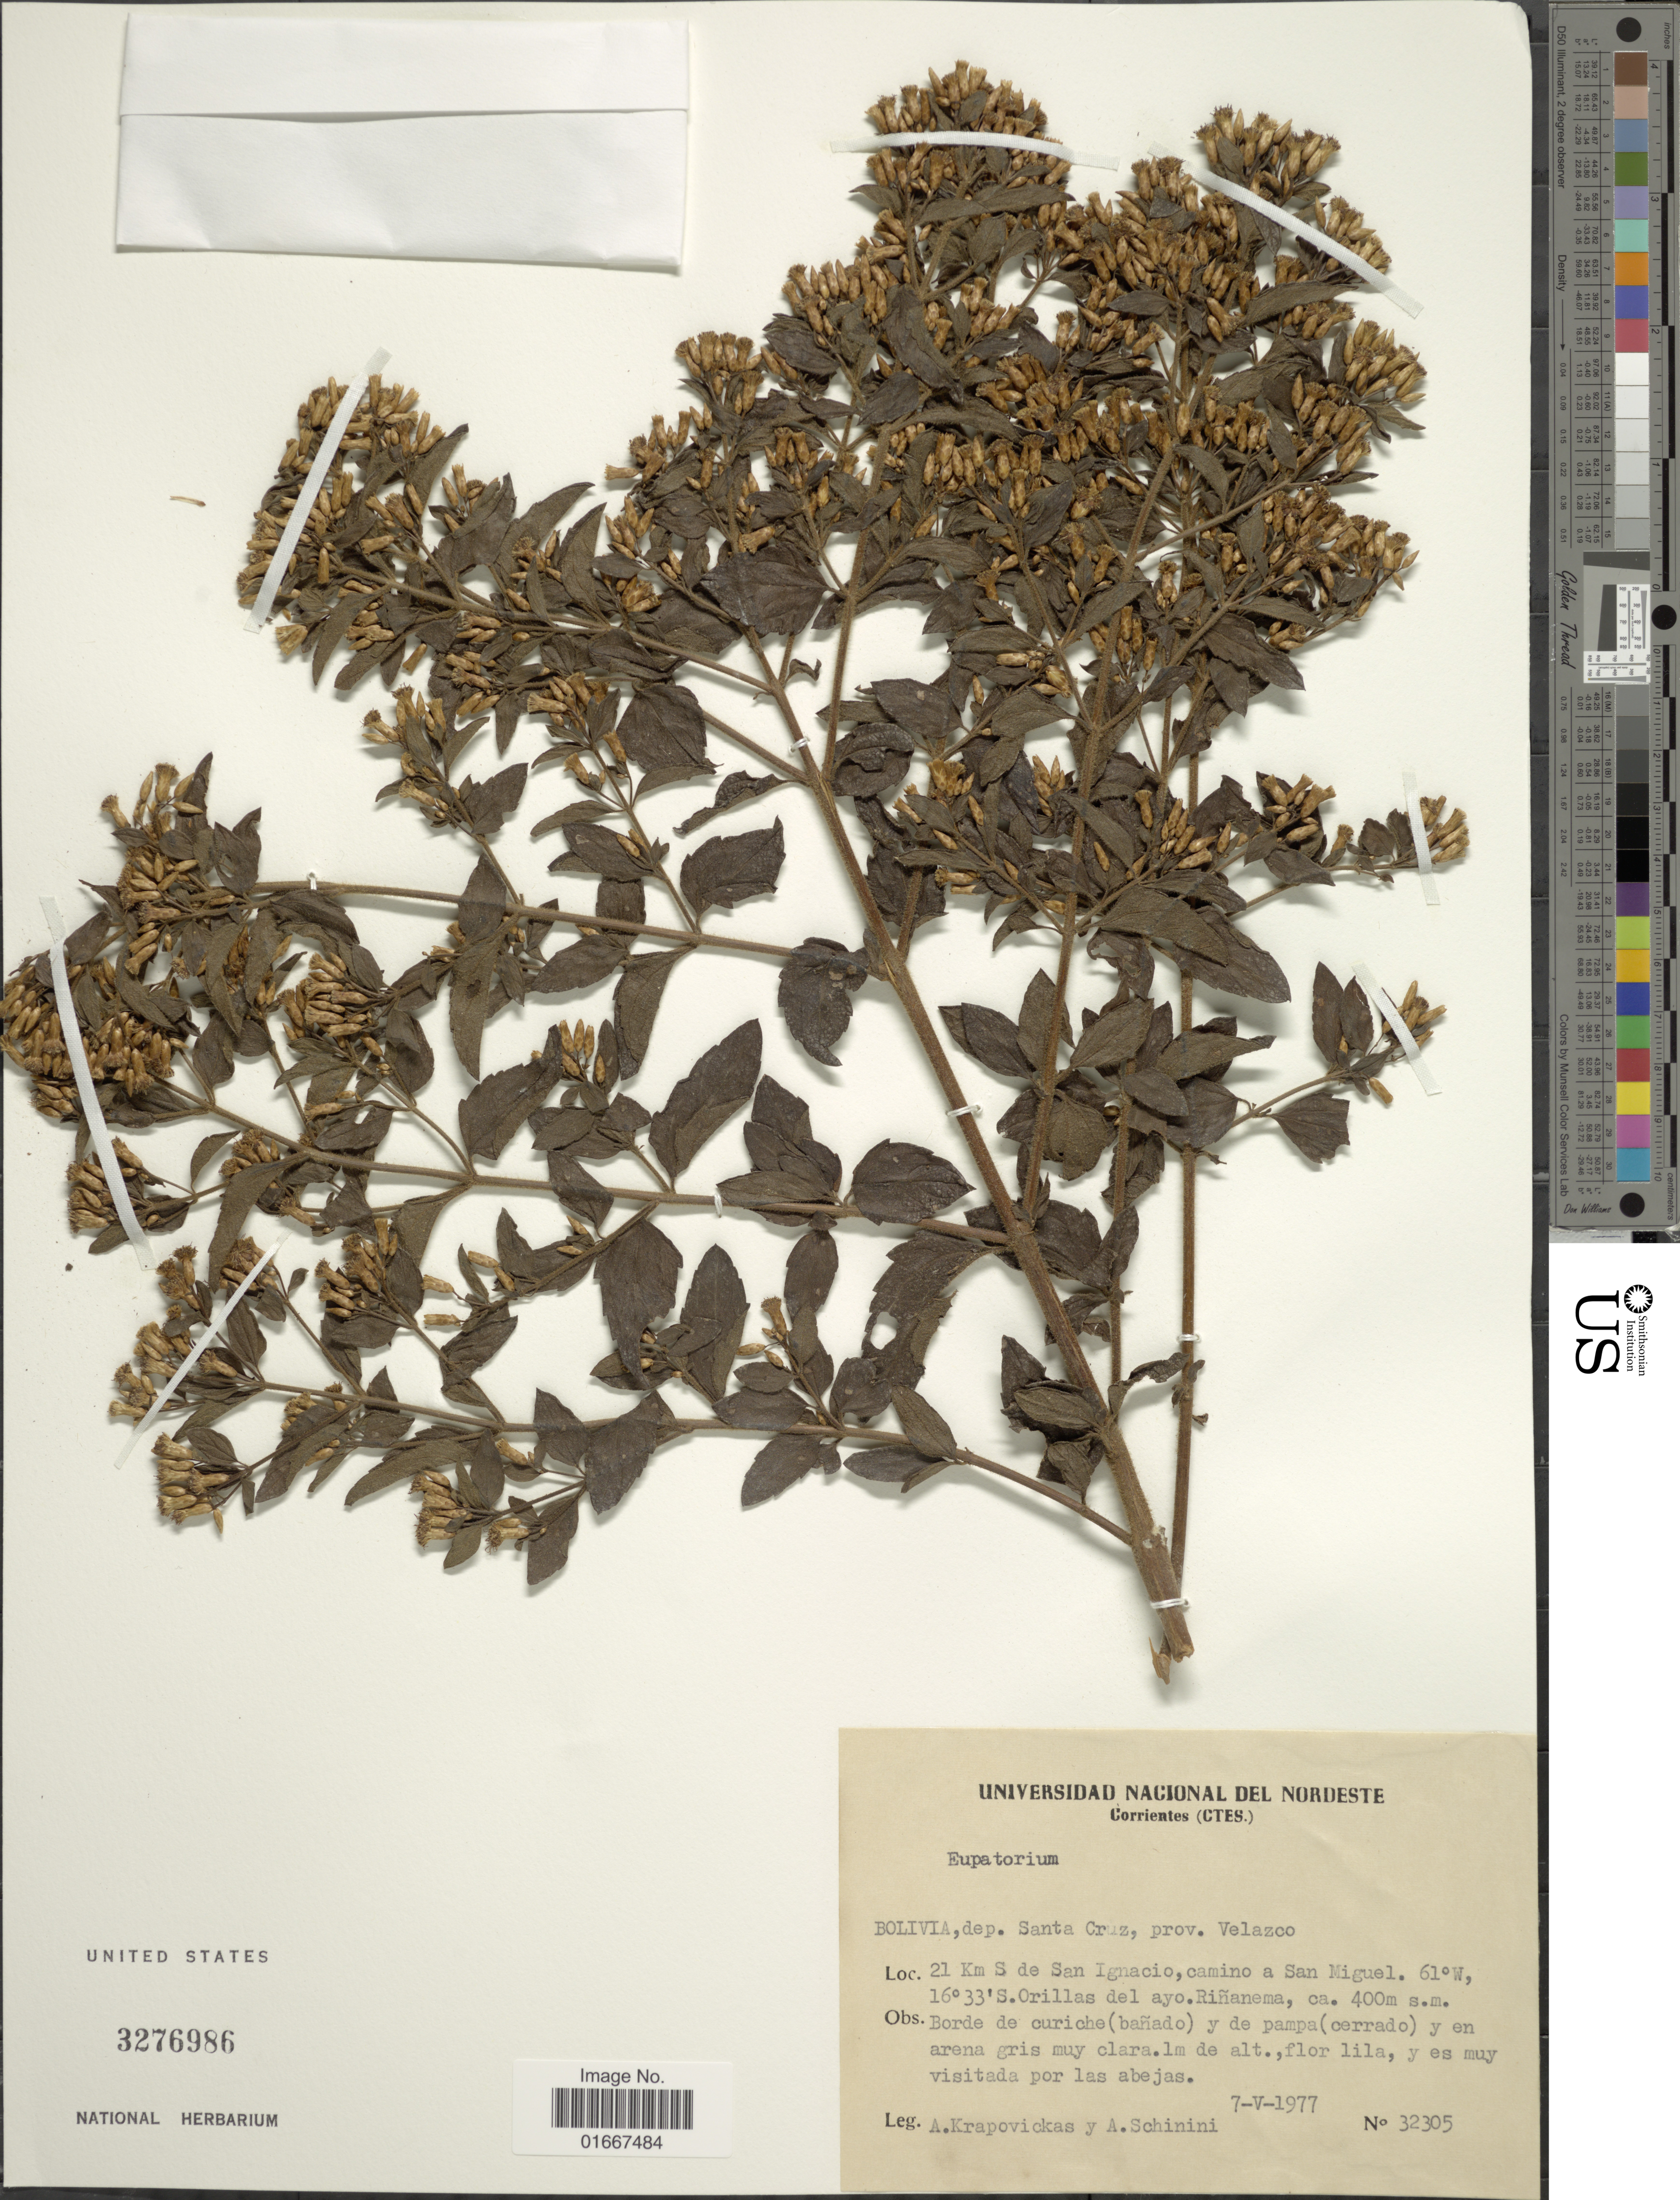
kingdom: Plantae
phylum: Tracheophyta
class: Magnoliopsida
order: Asterales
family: Asteraceae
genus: Chromolaena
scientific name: Chromolaena squalida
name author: (DC.) R.M. King & H. Rob.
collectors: A. Krapovickas & A. Schinini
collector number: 32305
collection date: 1977-05-07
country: Bolivia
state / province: Santa Cruz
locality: Prov. Velasco, 21 km S de SAn Ignacio, camino a San Miguel. Orillas del ayo. Rinanema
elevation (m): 400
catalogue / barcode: US 3276986